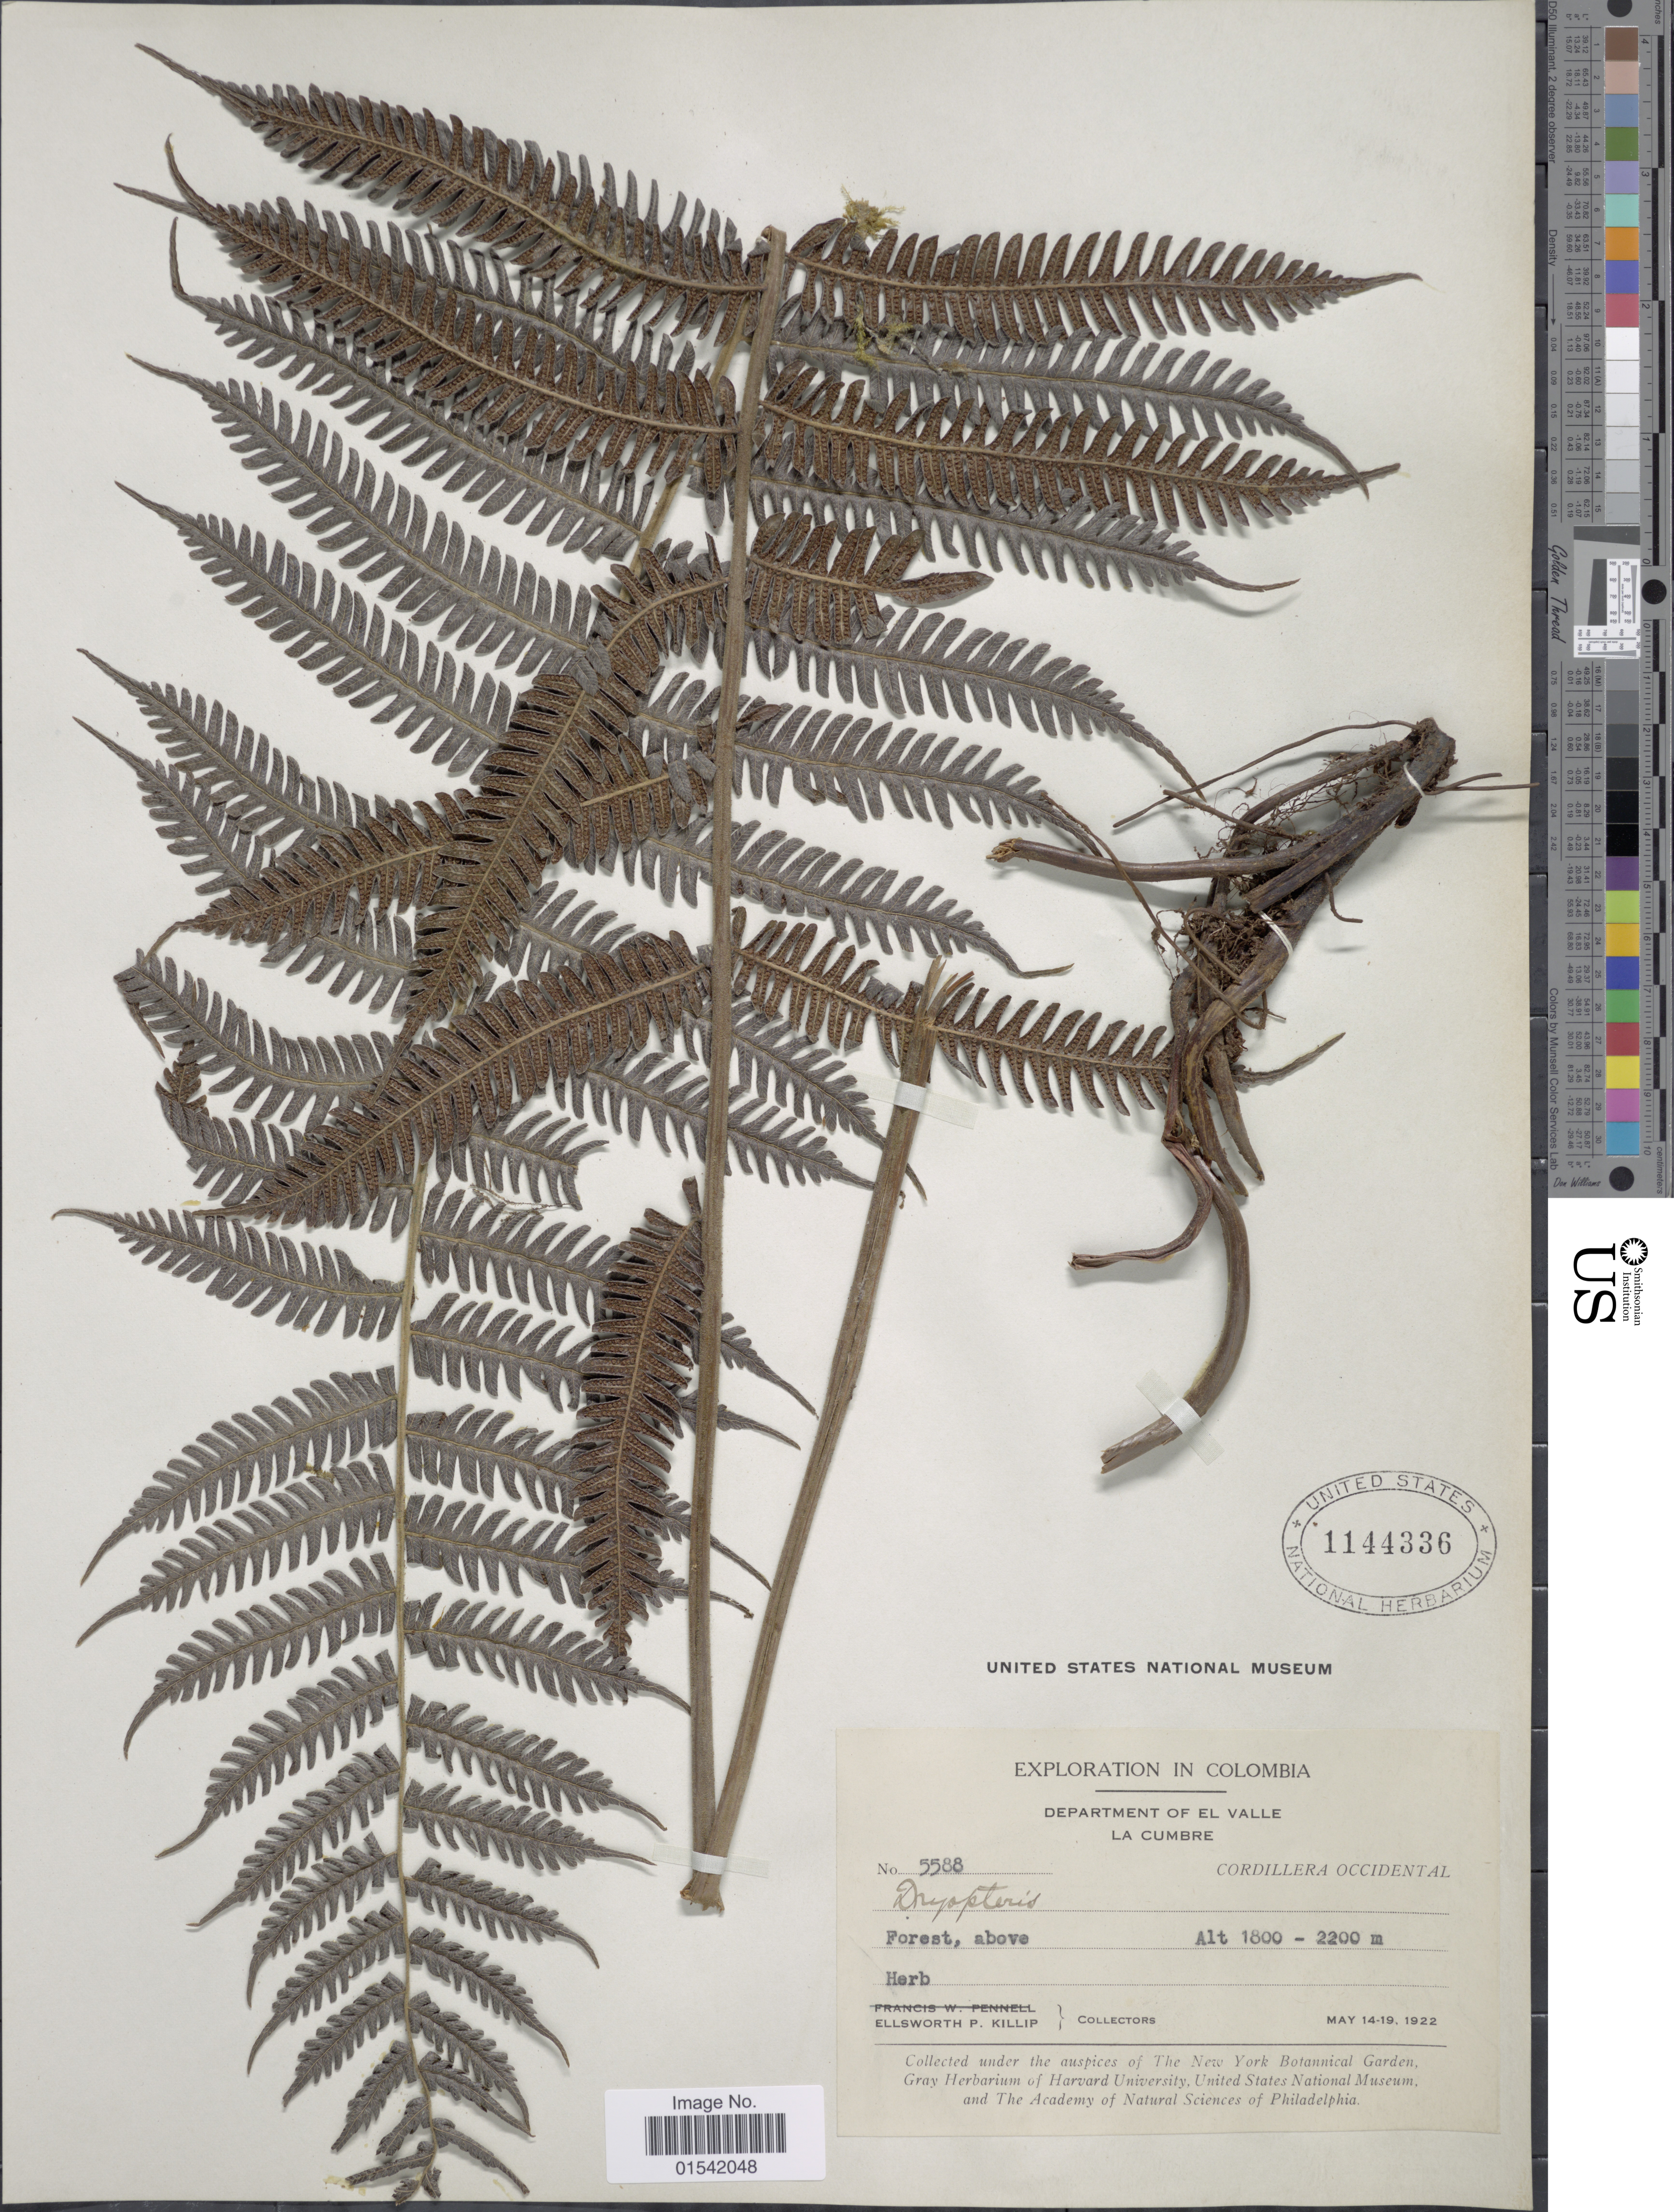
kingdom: Plantae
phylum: Tracheophyta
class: Polypodiopsida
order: Polypodiales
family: Thelypteridaceae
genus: Steiropteris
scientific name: Steiropteris leprieurii var. subcostalis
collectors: E. P. Killip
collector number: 5588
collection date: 1922-05-14/1922-05-19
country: Colombia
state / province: Valle del Cauca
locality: Department of El Valle, La Cumbre, Cordillera Occidental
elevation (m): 1800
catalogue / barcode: US 1144336